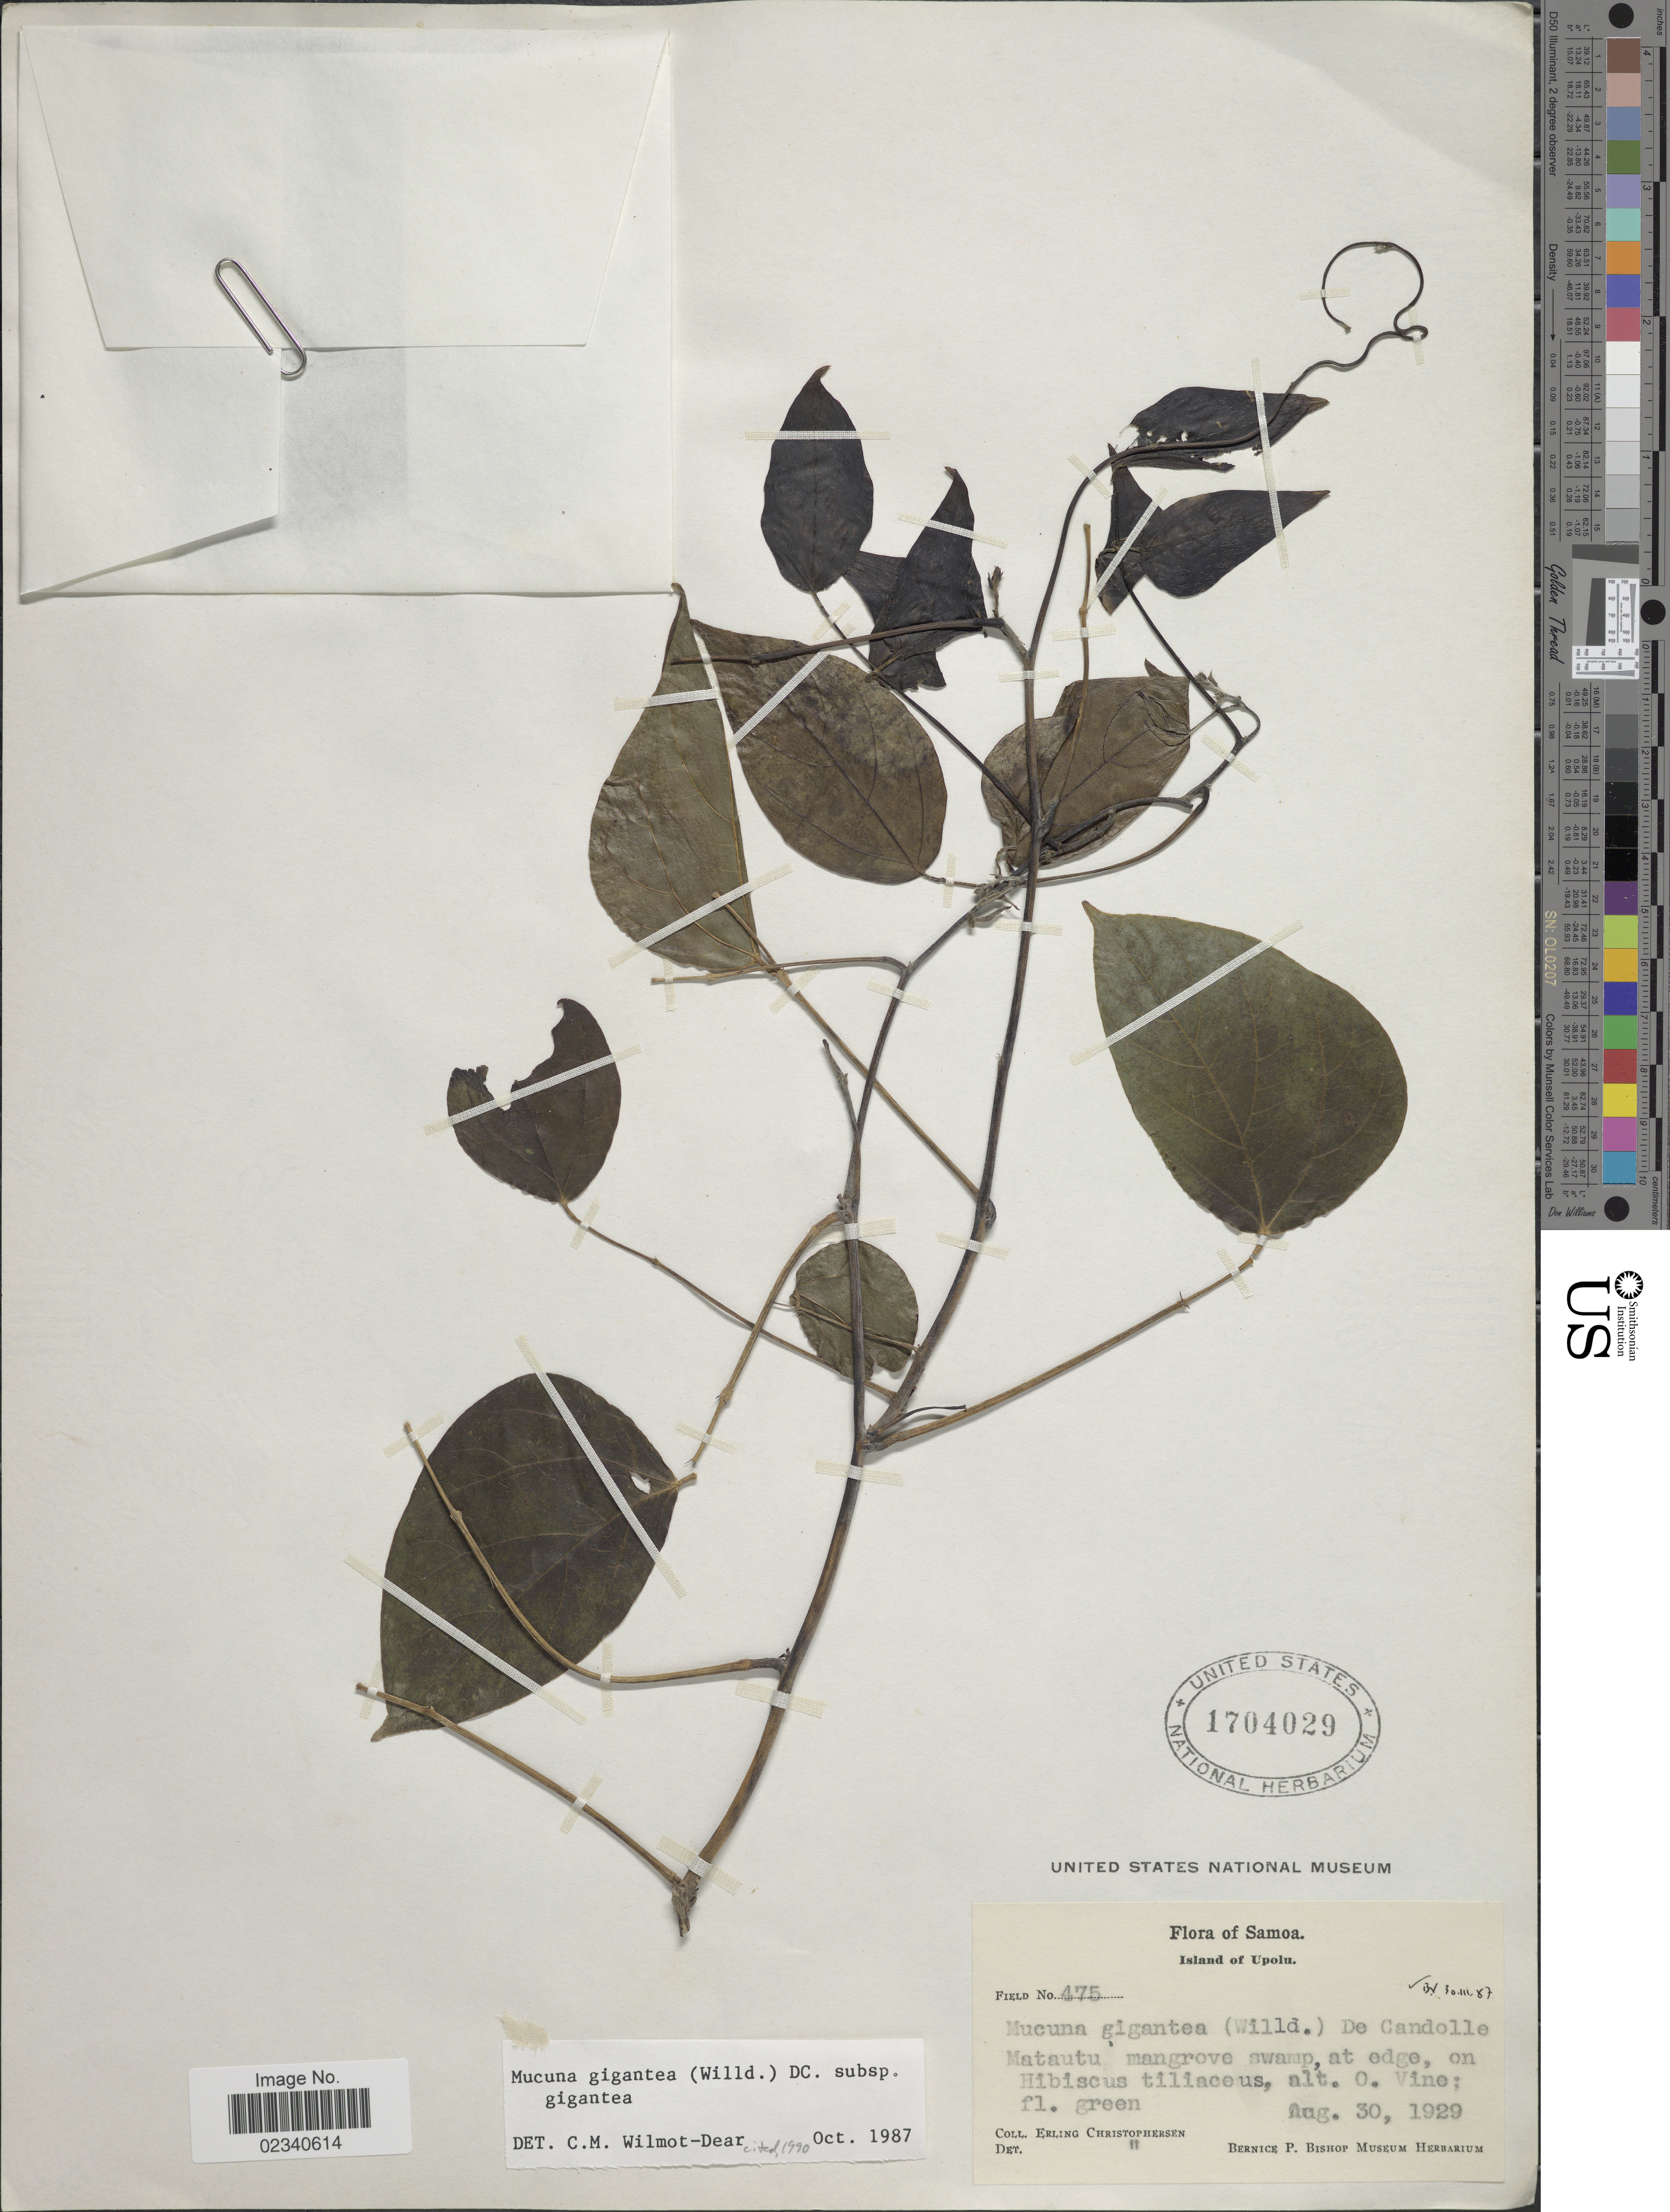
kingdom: Plantae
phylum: Tracheophyta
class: Magnoliopsida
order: Fabales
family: Fabaceae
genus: Mucuna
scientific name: Mucuna gigantea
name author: (Willd.) DC.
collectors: E. Christophersen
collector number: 475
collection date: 1929-08-30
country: Samoa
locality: Samoa. Upolu. Matautu mangrove swamp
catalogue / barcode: US 1704029